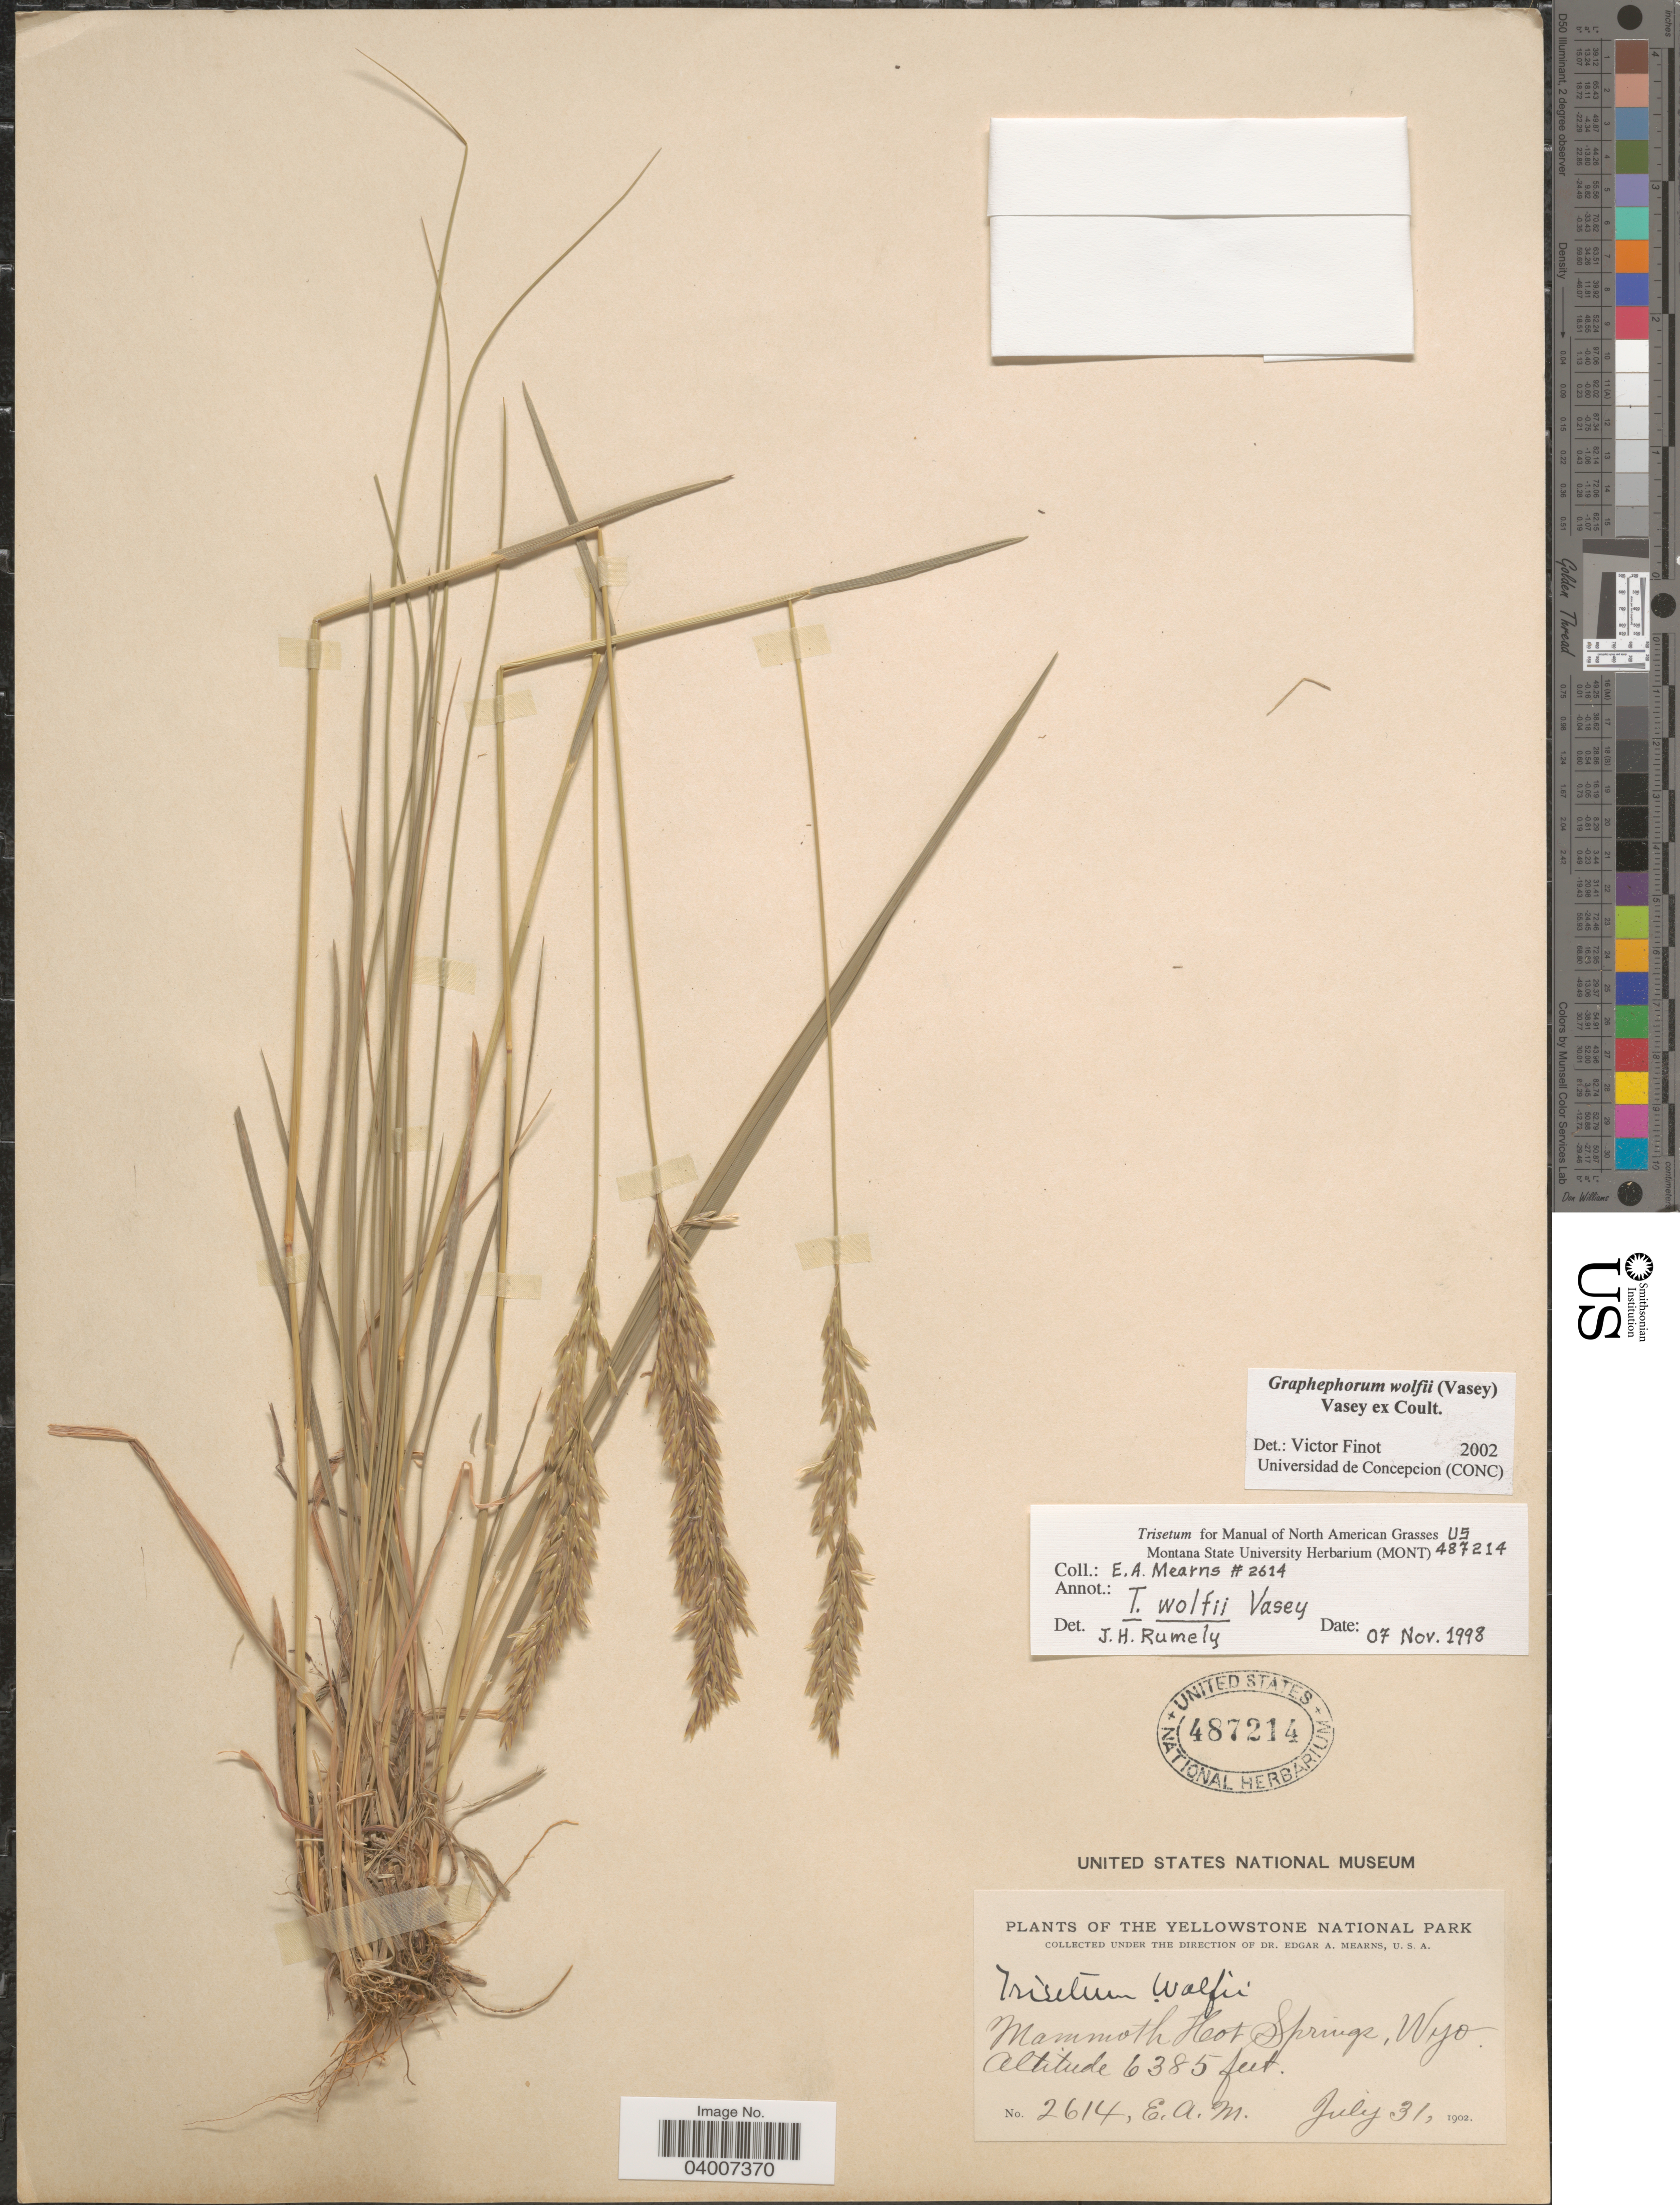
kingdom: Plantae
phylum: Tracheophyta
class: Liliopsida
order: Poales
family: Poaceae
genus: Graphephorum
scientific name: Graphephorum wolfii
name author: (E. Fourn.) Vasey ex Coult.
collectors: E. A. Mearns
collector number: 2614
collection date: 1902-07-31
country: United States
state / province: Wyoming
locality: The Yellowstone National Park. Mammoth Hot Springs.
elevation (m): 1946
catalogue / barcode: US 487214